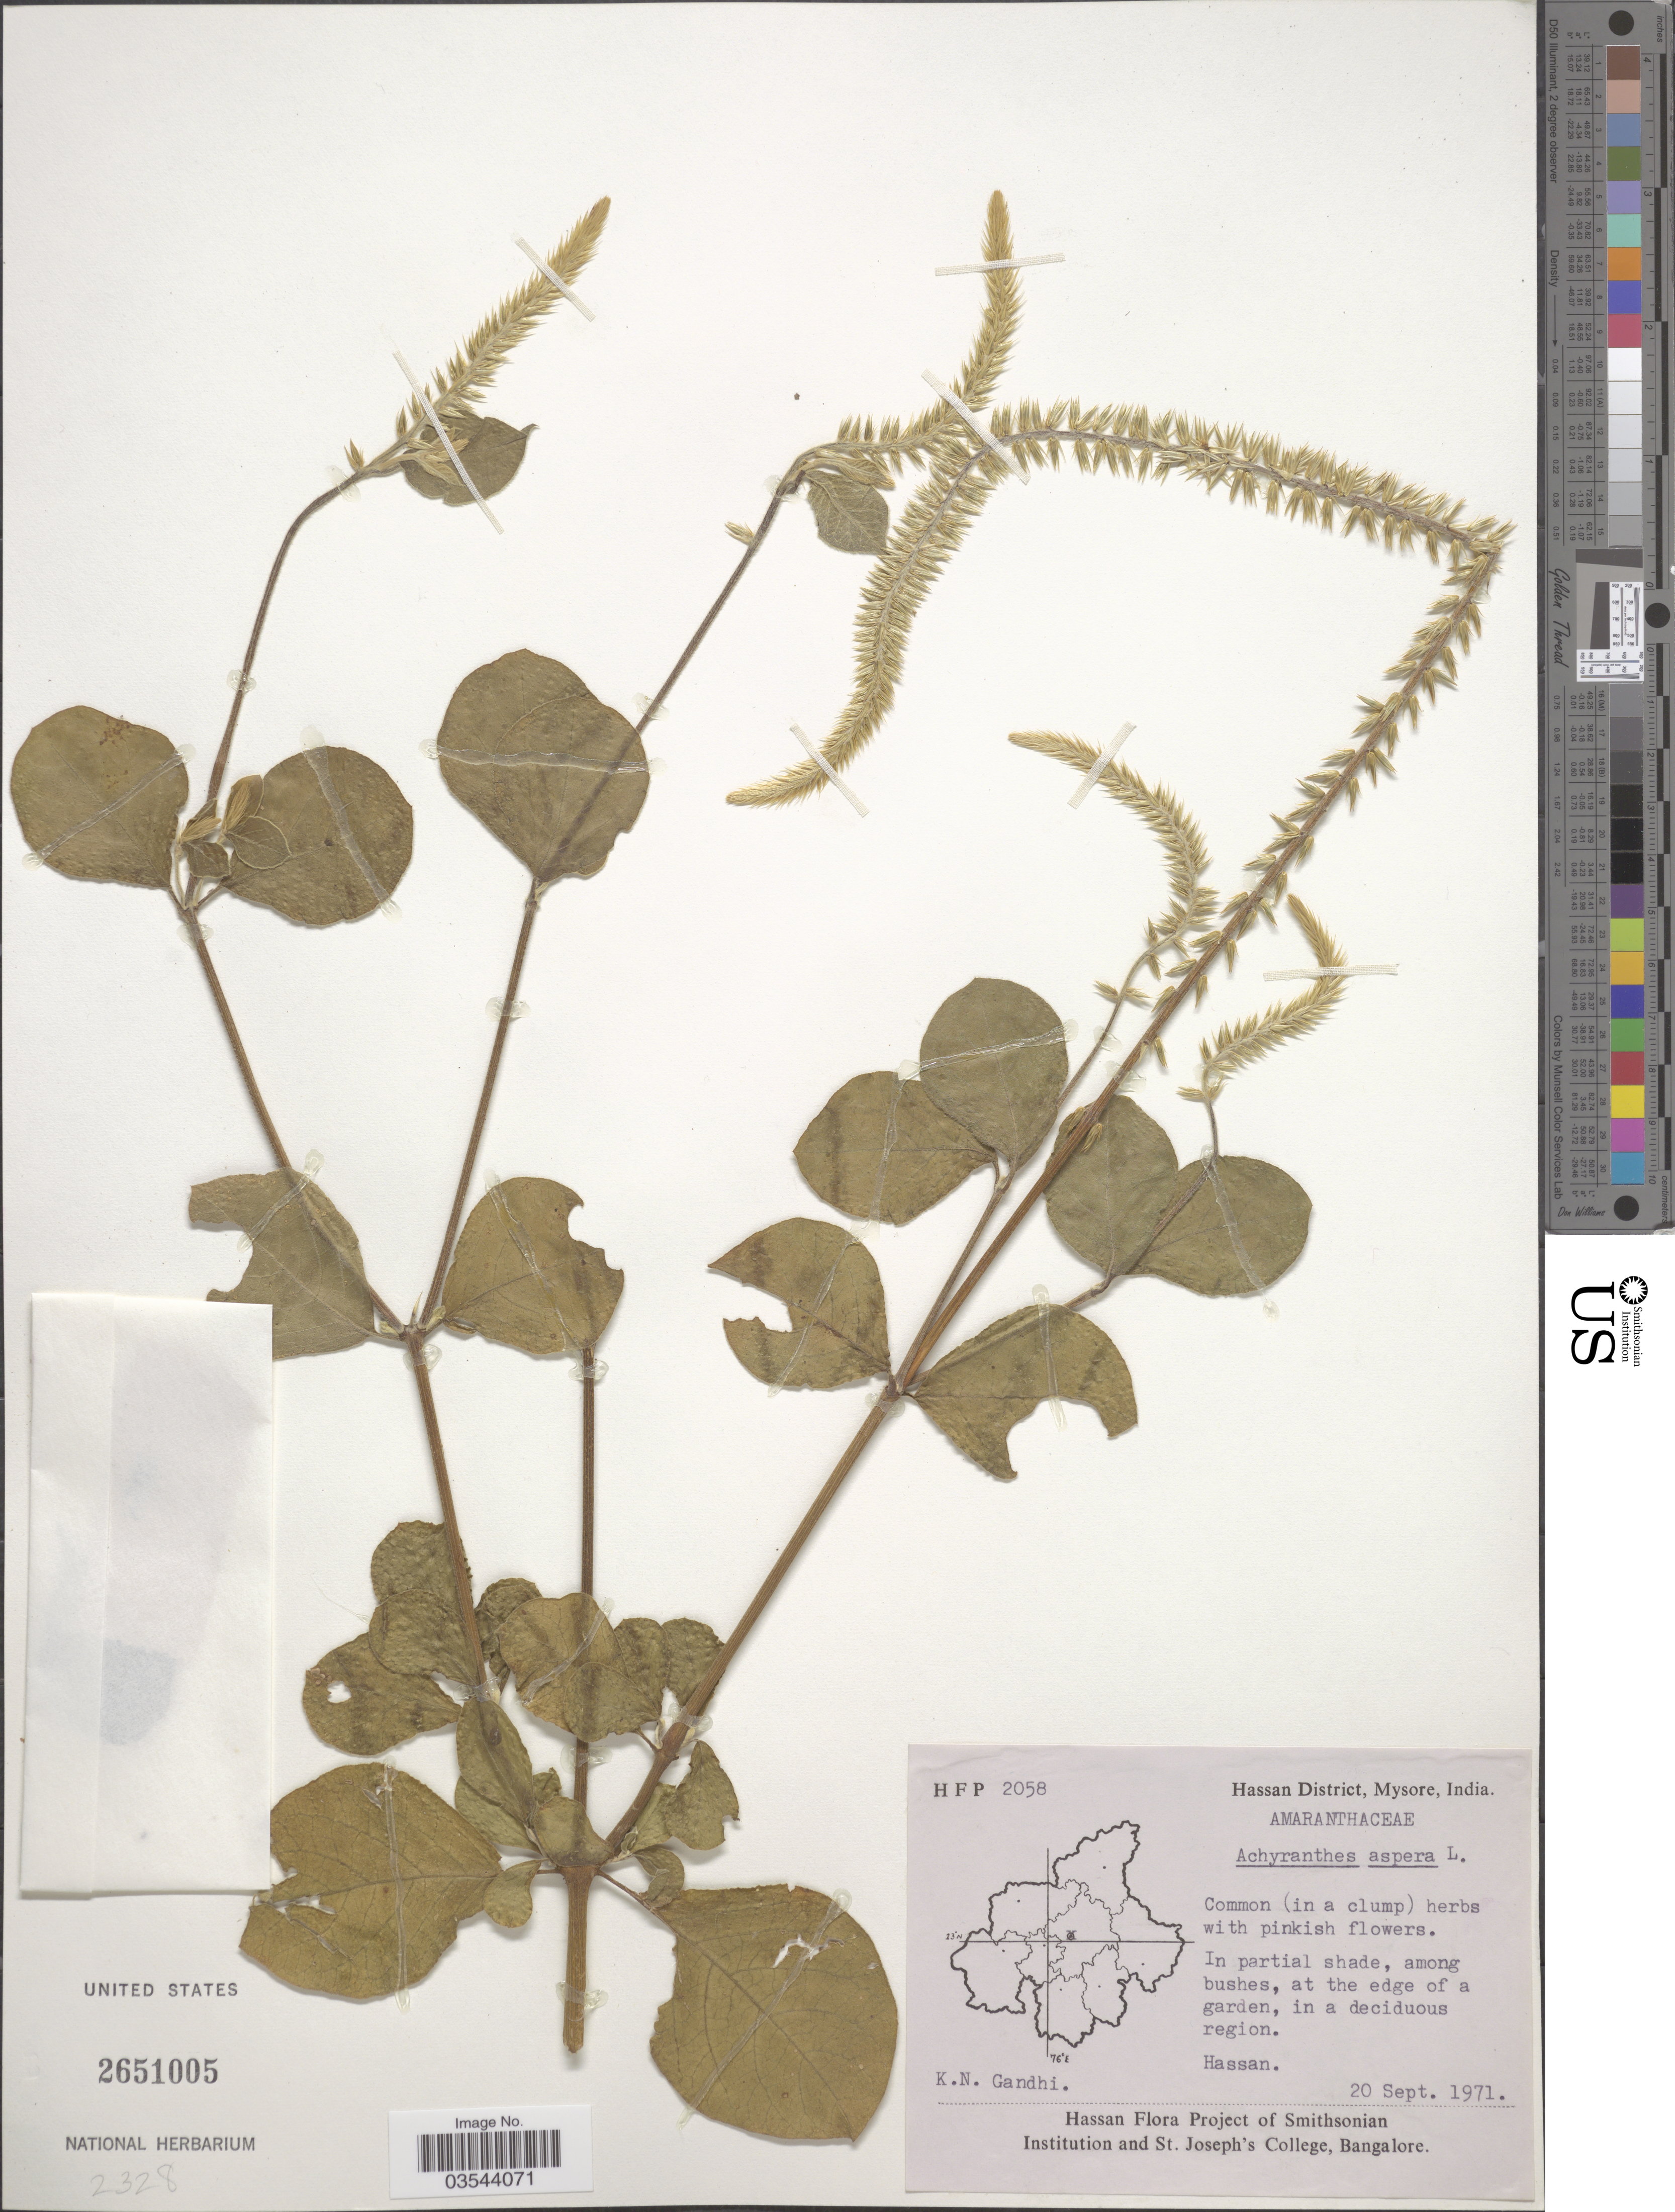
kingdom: Plantae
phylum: Tracheophyta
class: Magnoliopsida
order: Caryophyllales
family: Amaranthaceae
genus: Achyranthes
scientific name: Achyranthes aspera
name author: L.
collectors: K. N. Gandhi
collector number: HFP 2058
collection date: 1971-09-20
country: India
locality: Hassan District, Mysore. At the edge of a garden, in a deciduous region. Hassan.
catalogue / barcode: US 2651005